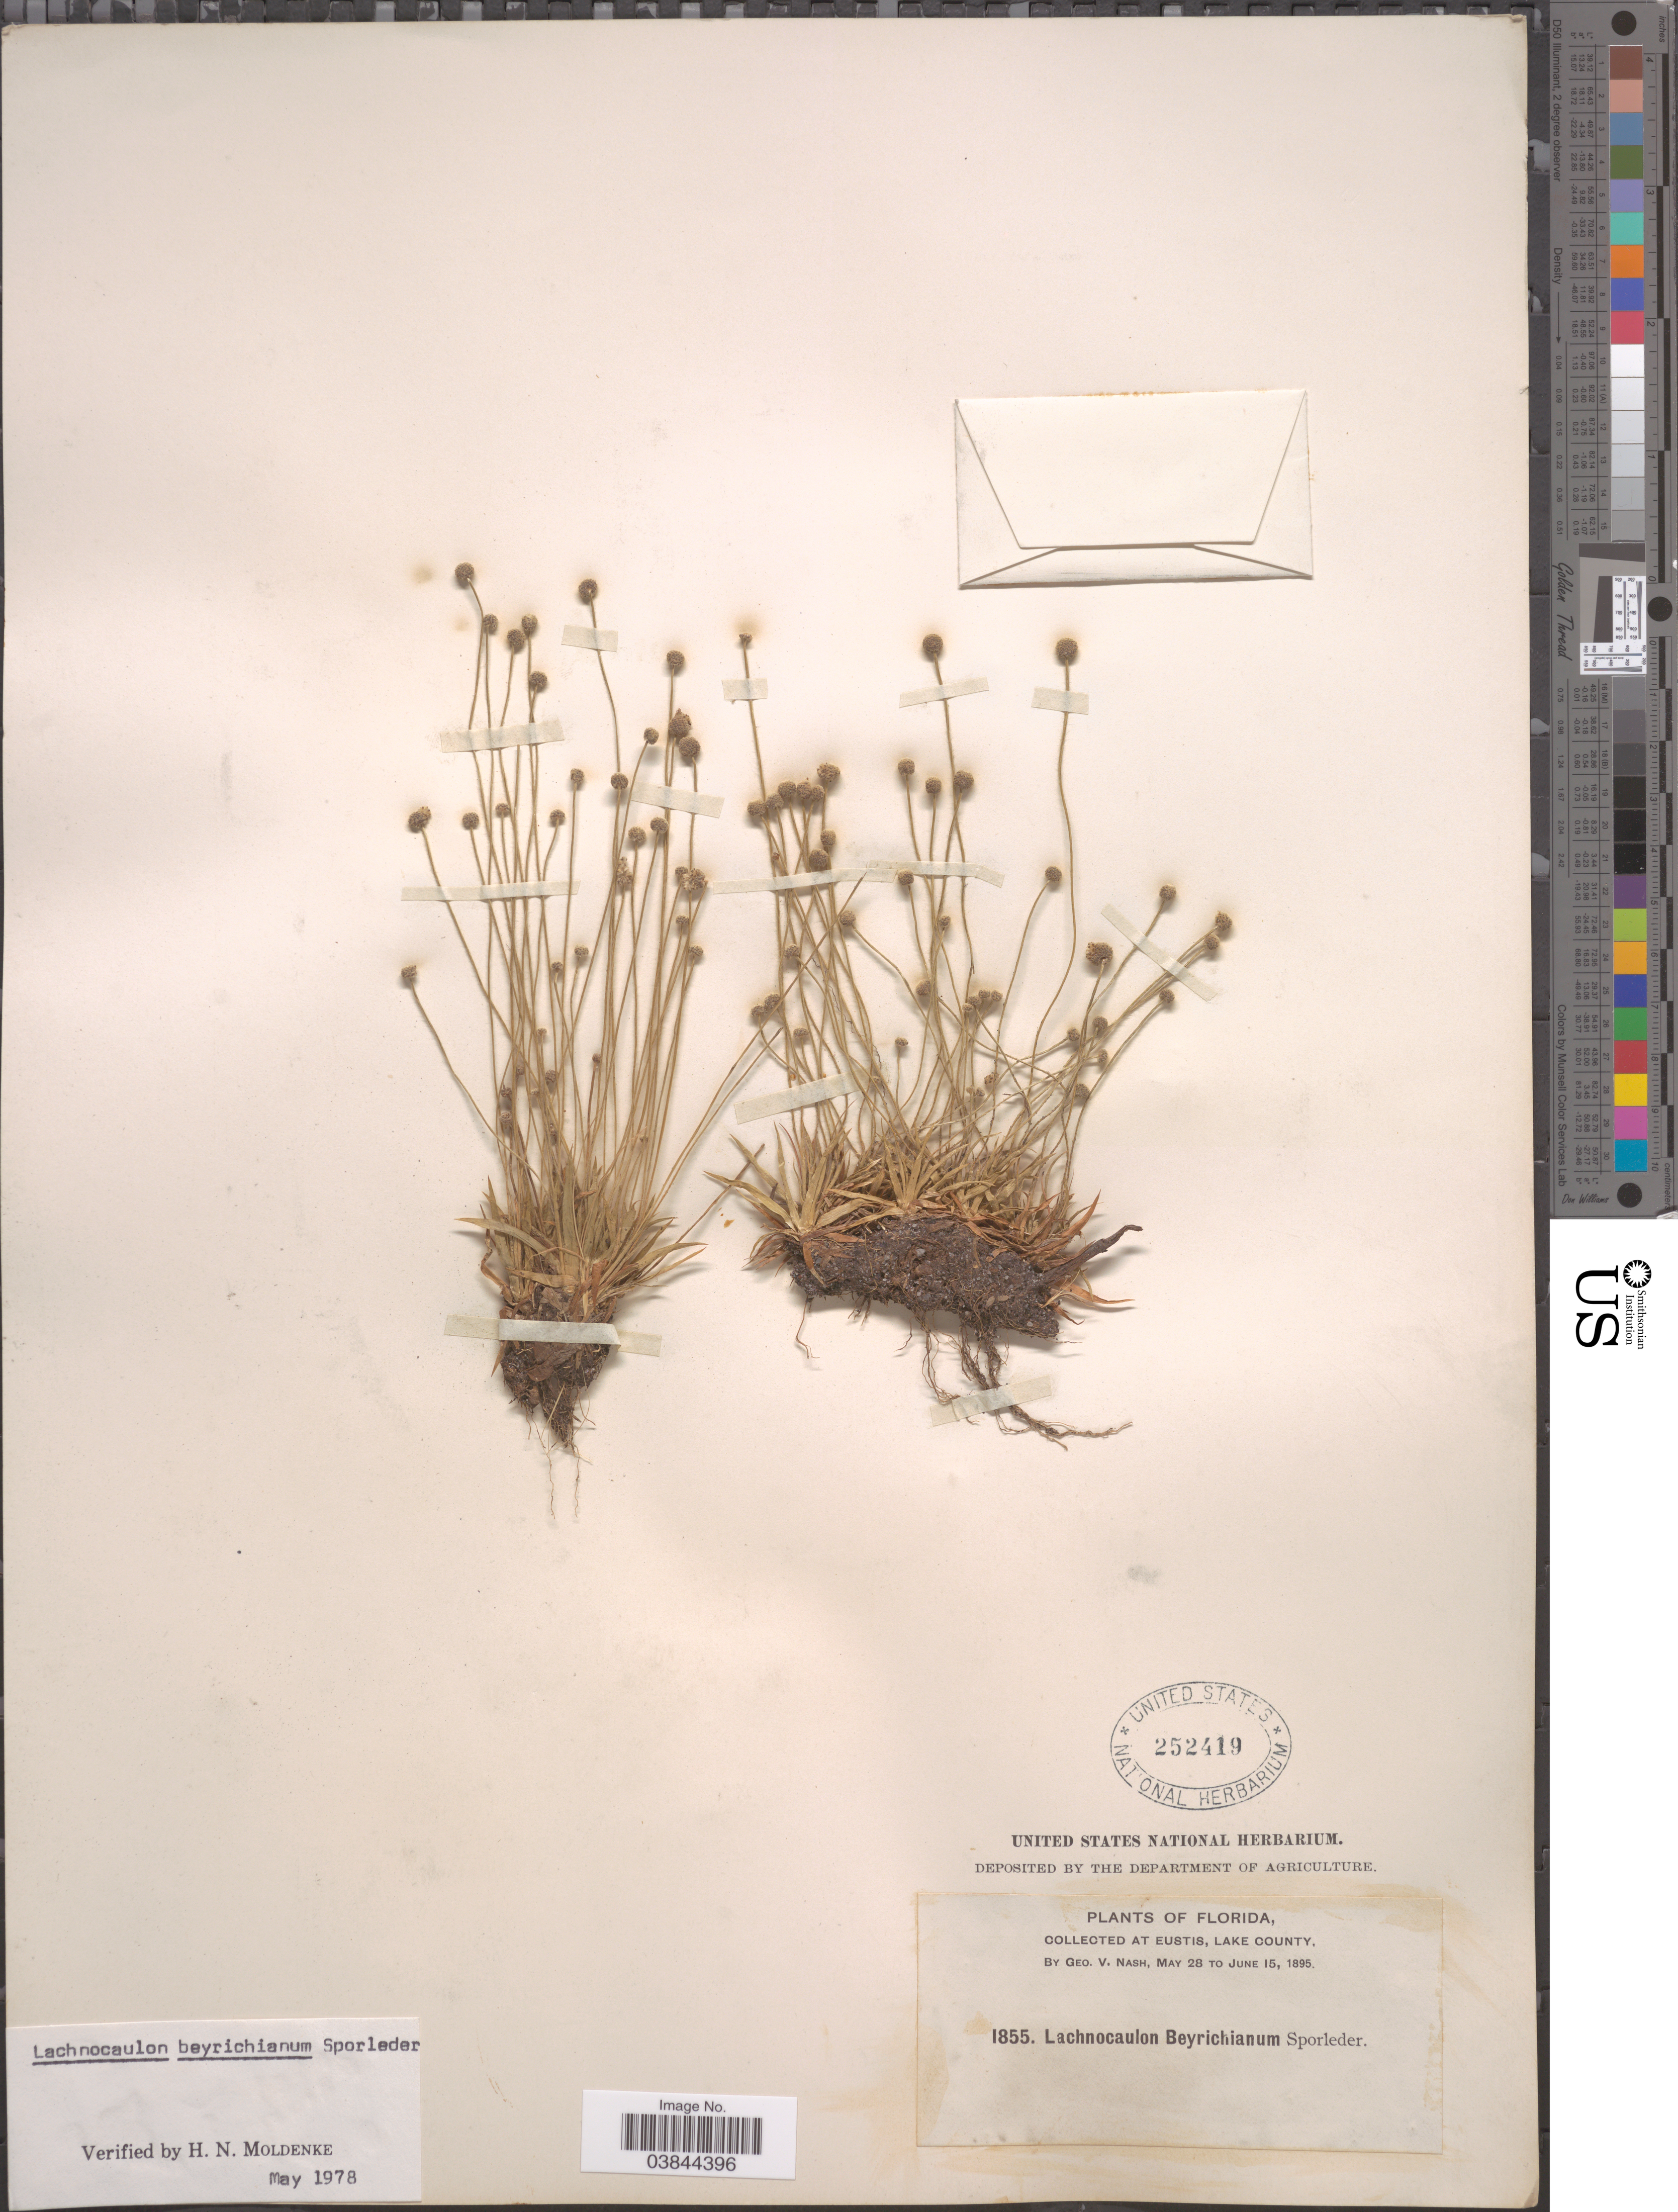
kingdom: Plantae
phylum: Tracheophyta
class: Liliopsida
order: Poales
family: Eriocaulaceae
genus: Lachnocaulon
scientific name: Lachnocaulon beyrichianum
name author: Sporl. ex Körn.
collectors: G. V. Nash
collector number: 1855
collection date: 1895-05-28/1895-06-15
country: United States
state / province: Florida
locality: Eustis, Lake County.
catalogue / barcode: US 252419